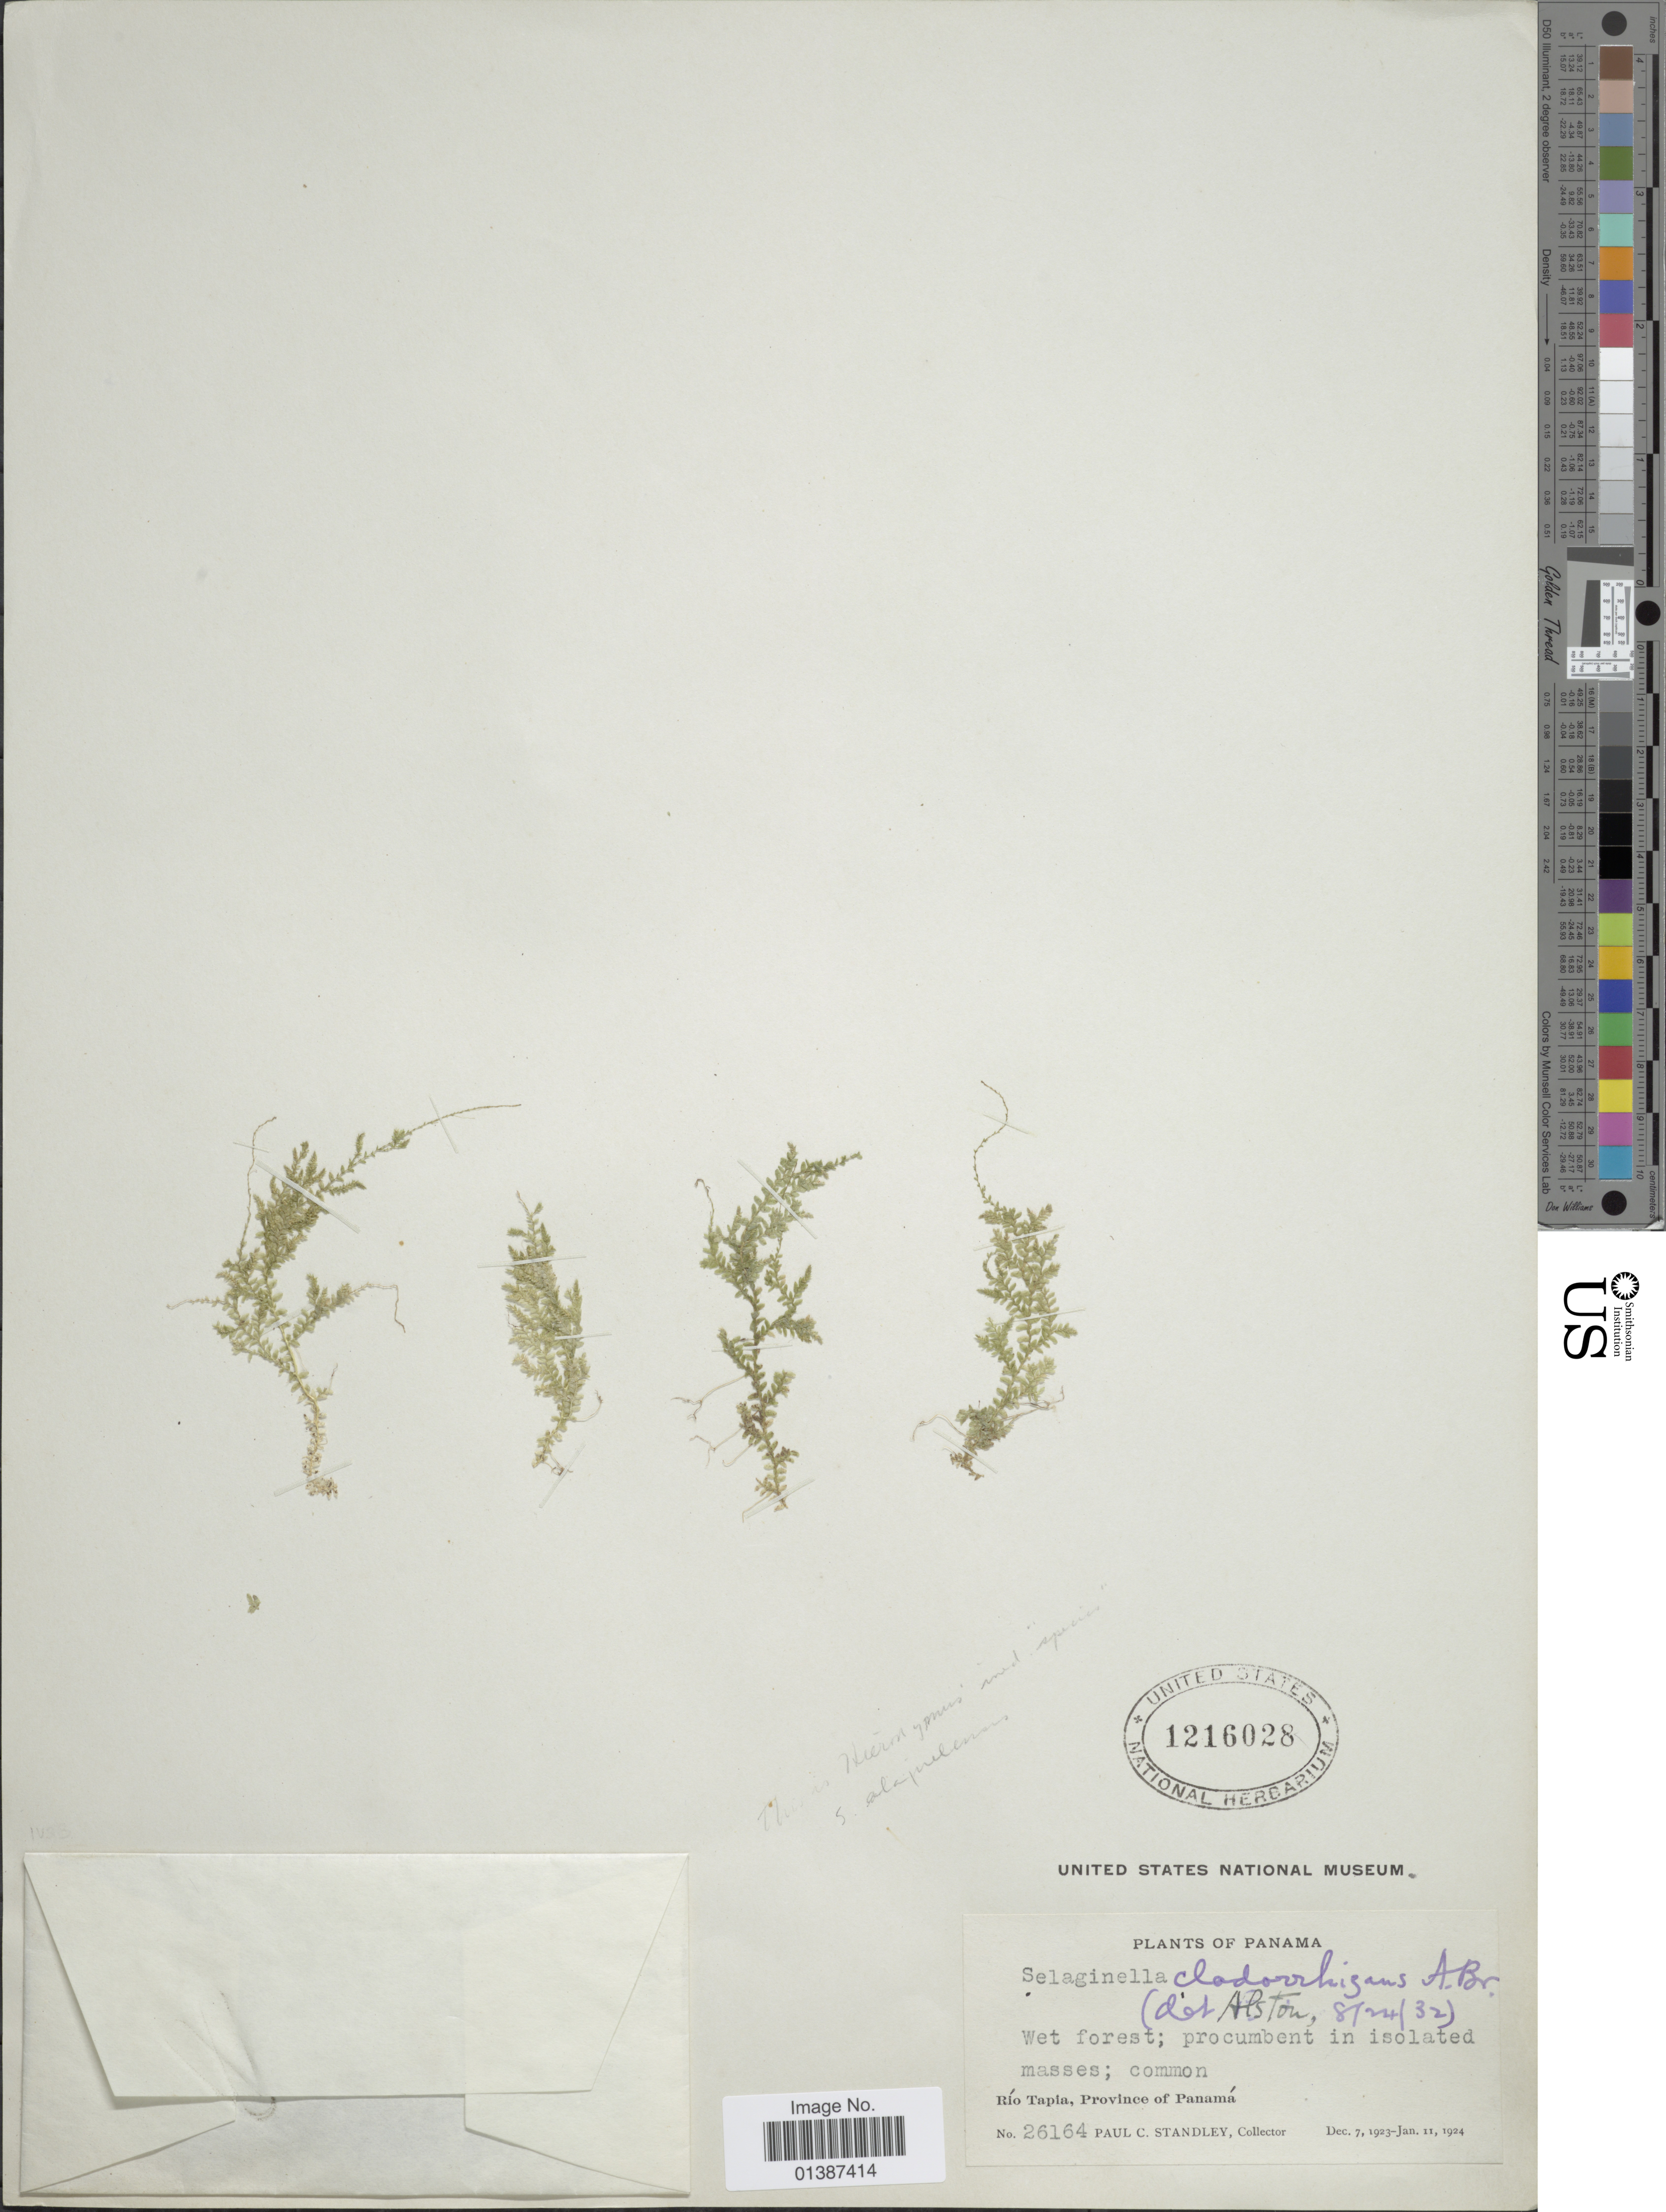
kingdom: Plantae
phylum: Tracheophyta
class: Lycopodiopsida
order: Selaginellales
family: Selaginellaceae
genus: Selaginella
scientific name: Selaginella cladorrhizans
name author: A. Br.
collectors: P. C. Standley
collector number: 26164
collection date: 1923-12-07/1924-01-11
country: Panama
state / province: Panamá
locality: Río Tapia, Province of Panamá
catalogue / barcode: US 1216028